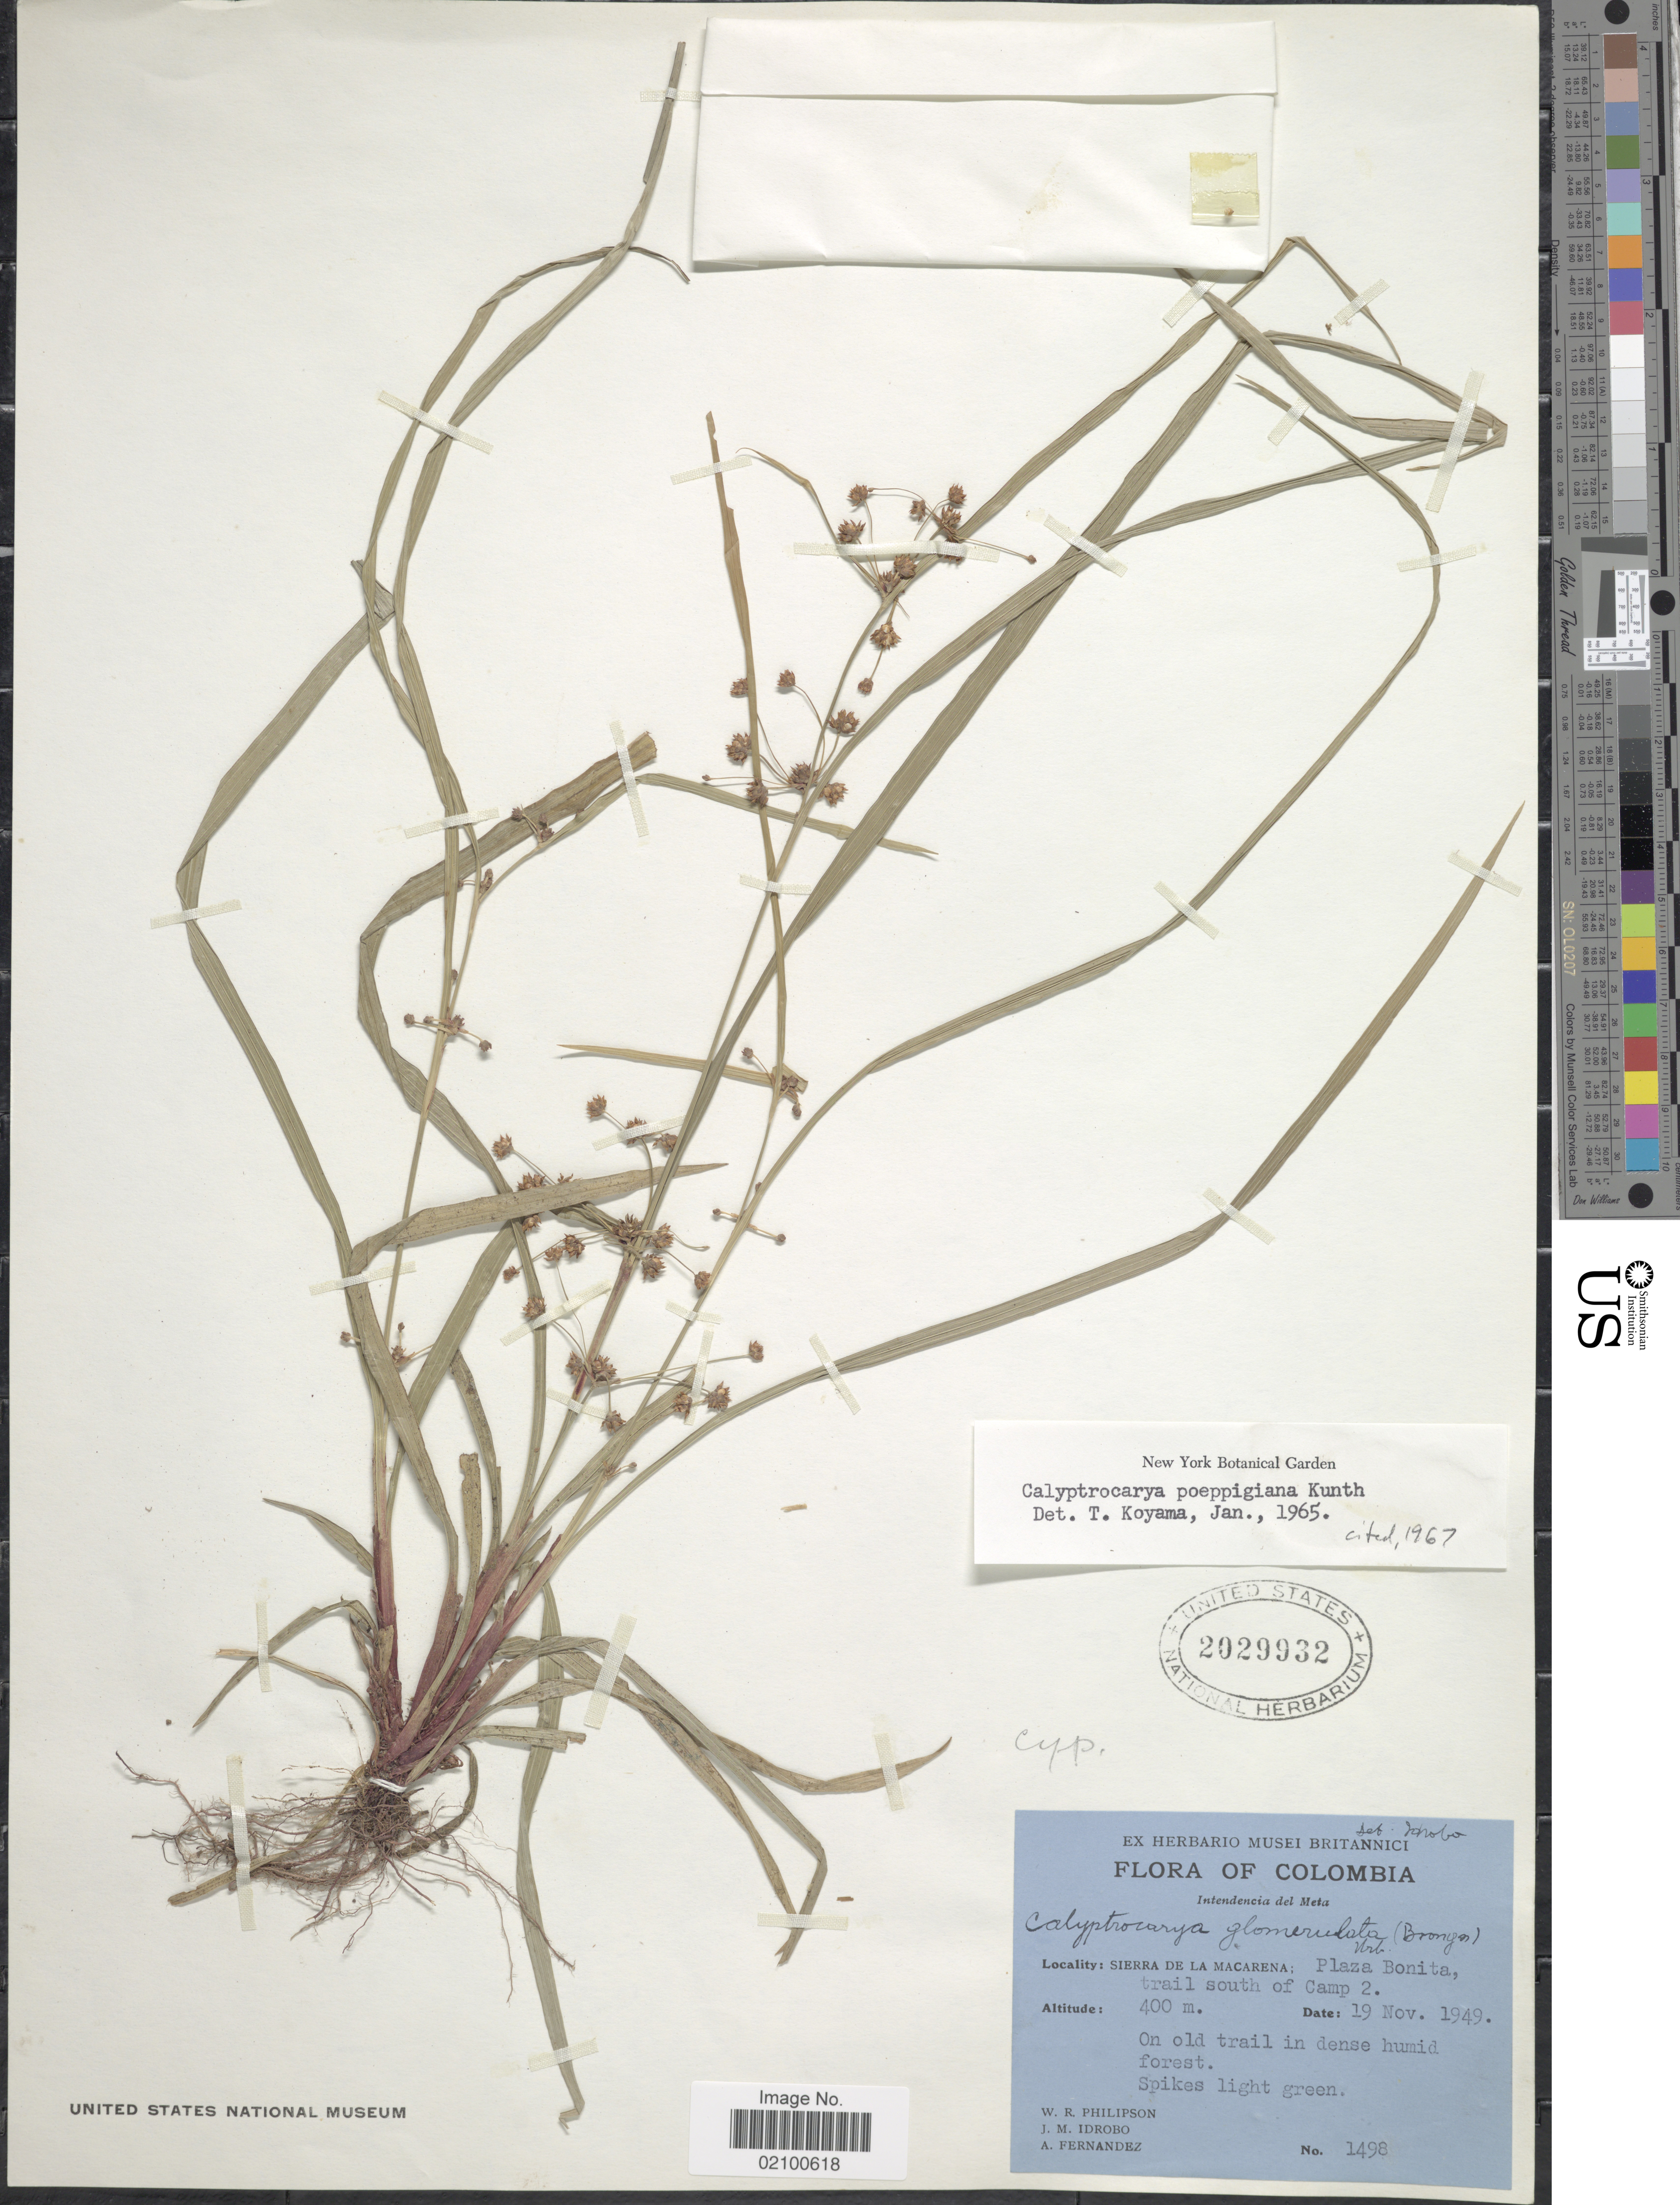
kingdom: Plantae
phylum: Tracheophyta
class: Liliopsida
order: Poales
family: Cyperaceae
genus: Calyptrocarya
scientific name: Calyptrocarya poeppigiana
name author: Kunth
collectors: W. R. Philipson, J. M. Idrobo & A. Fernandez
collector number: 1498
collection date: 1949-11-19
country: Colombia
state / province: Meta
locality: Sierra de la Macarena, Plaza Bonita, trail south of Camp 2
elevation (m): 400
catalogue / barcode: US 2029932